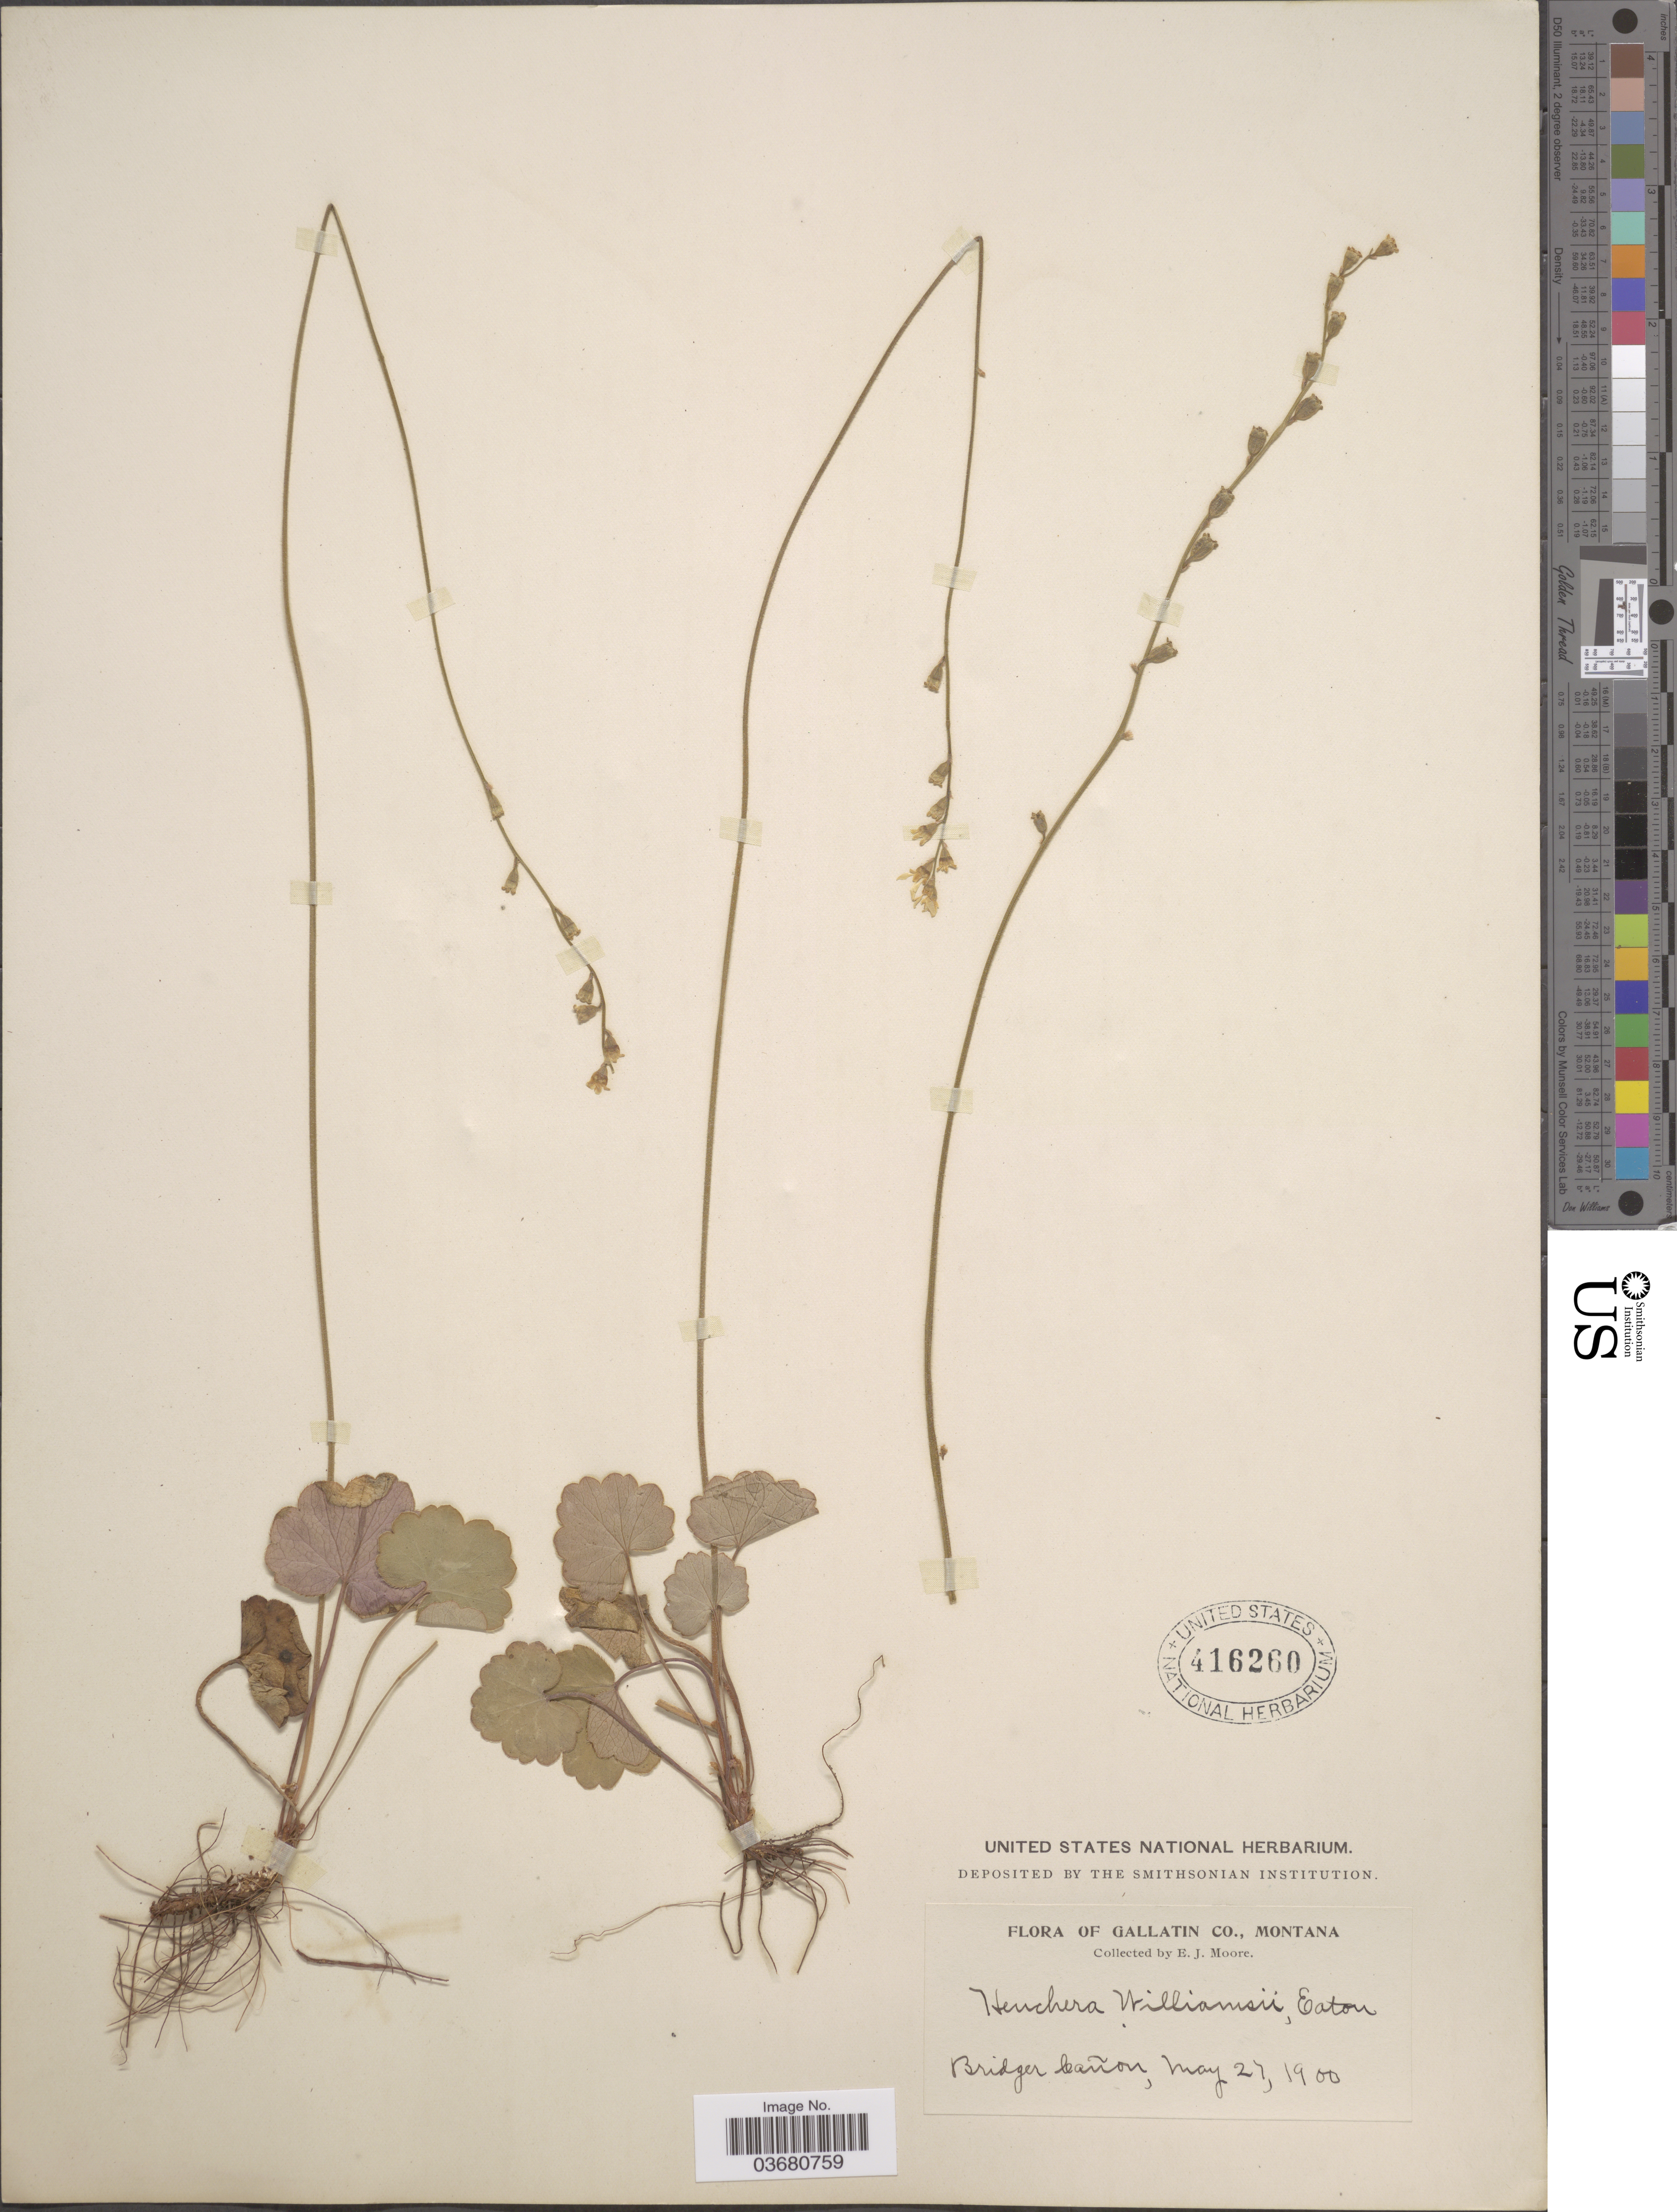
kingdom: Plantae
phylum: Tracheophyta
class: Magnoliopsida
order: Saxifragales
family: Saxifragaceae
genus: Conimitella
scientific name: Conimitella williamsii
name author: (D.C. Eaton) Rydb.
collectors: E. Moore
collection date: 1900-05-27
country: United States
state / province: Montana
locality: Gallatin Co. Bridger Cañon.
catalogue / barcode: US 416260